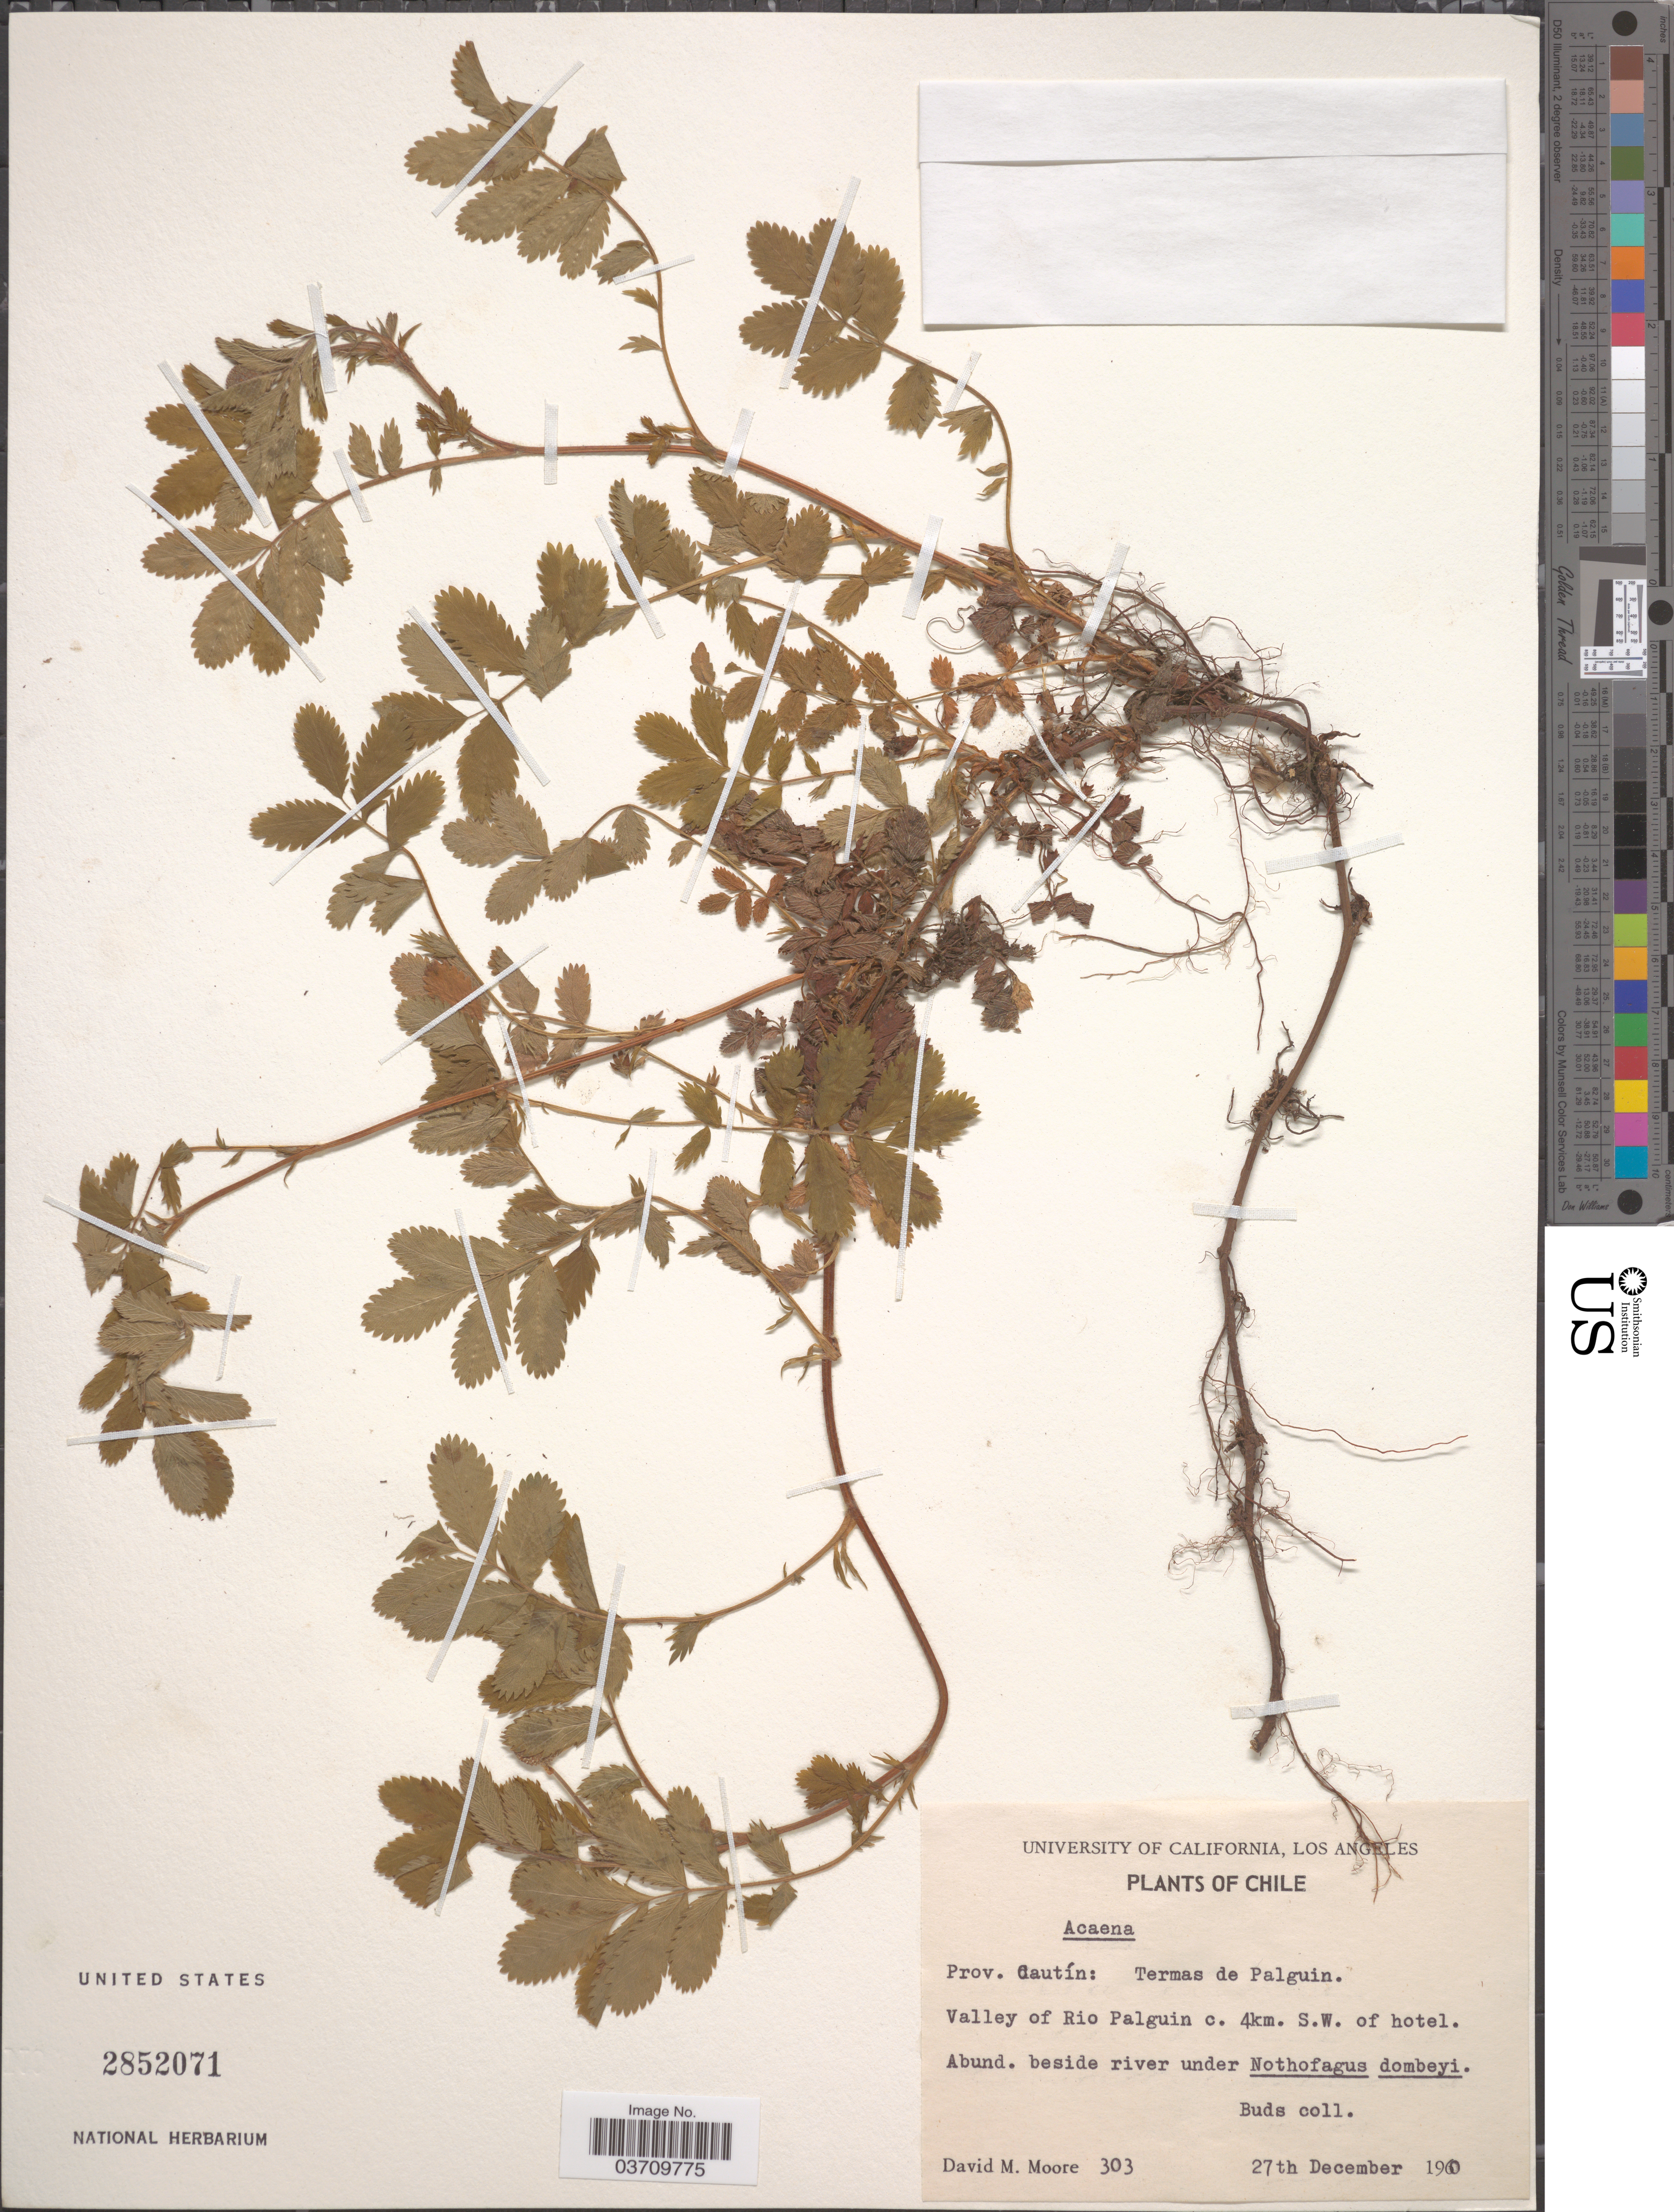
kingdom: Plantae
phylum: Tracheophyta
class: Magnoliopsida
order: Rosales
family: Rosaceae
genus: Acaena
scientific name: Acaena sp.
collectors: D. Moore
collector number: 303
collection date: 1960-12-27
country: Chile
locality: Prov. Gautín: Termas de Palguin. Valley of Rio Palguin c. 4km. S. W. of hotel.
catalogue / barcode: US 2852071